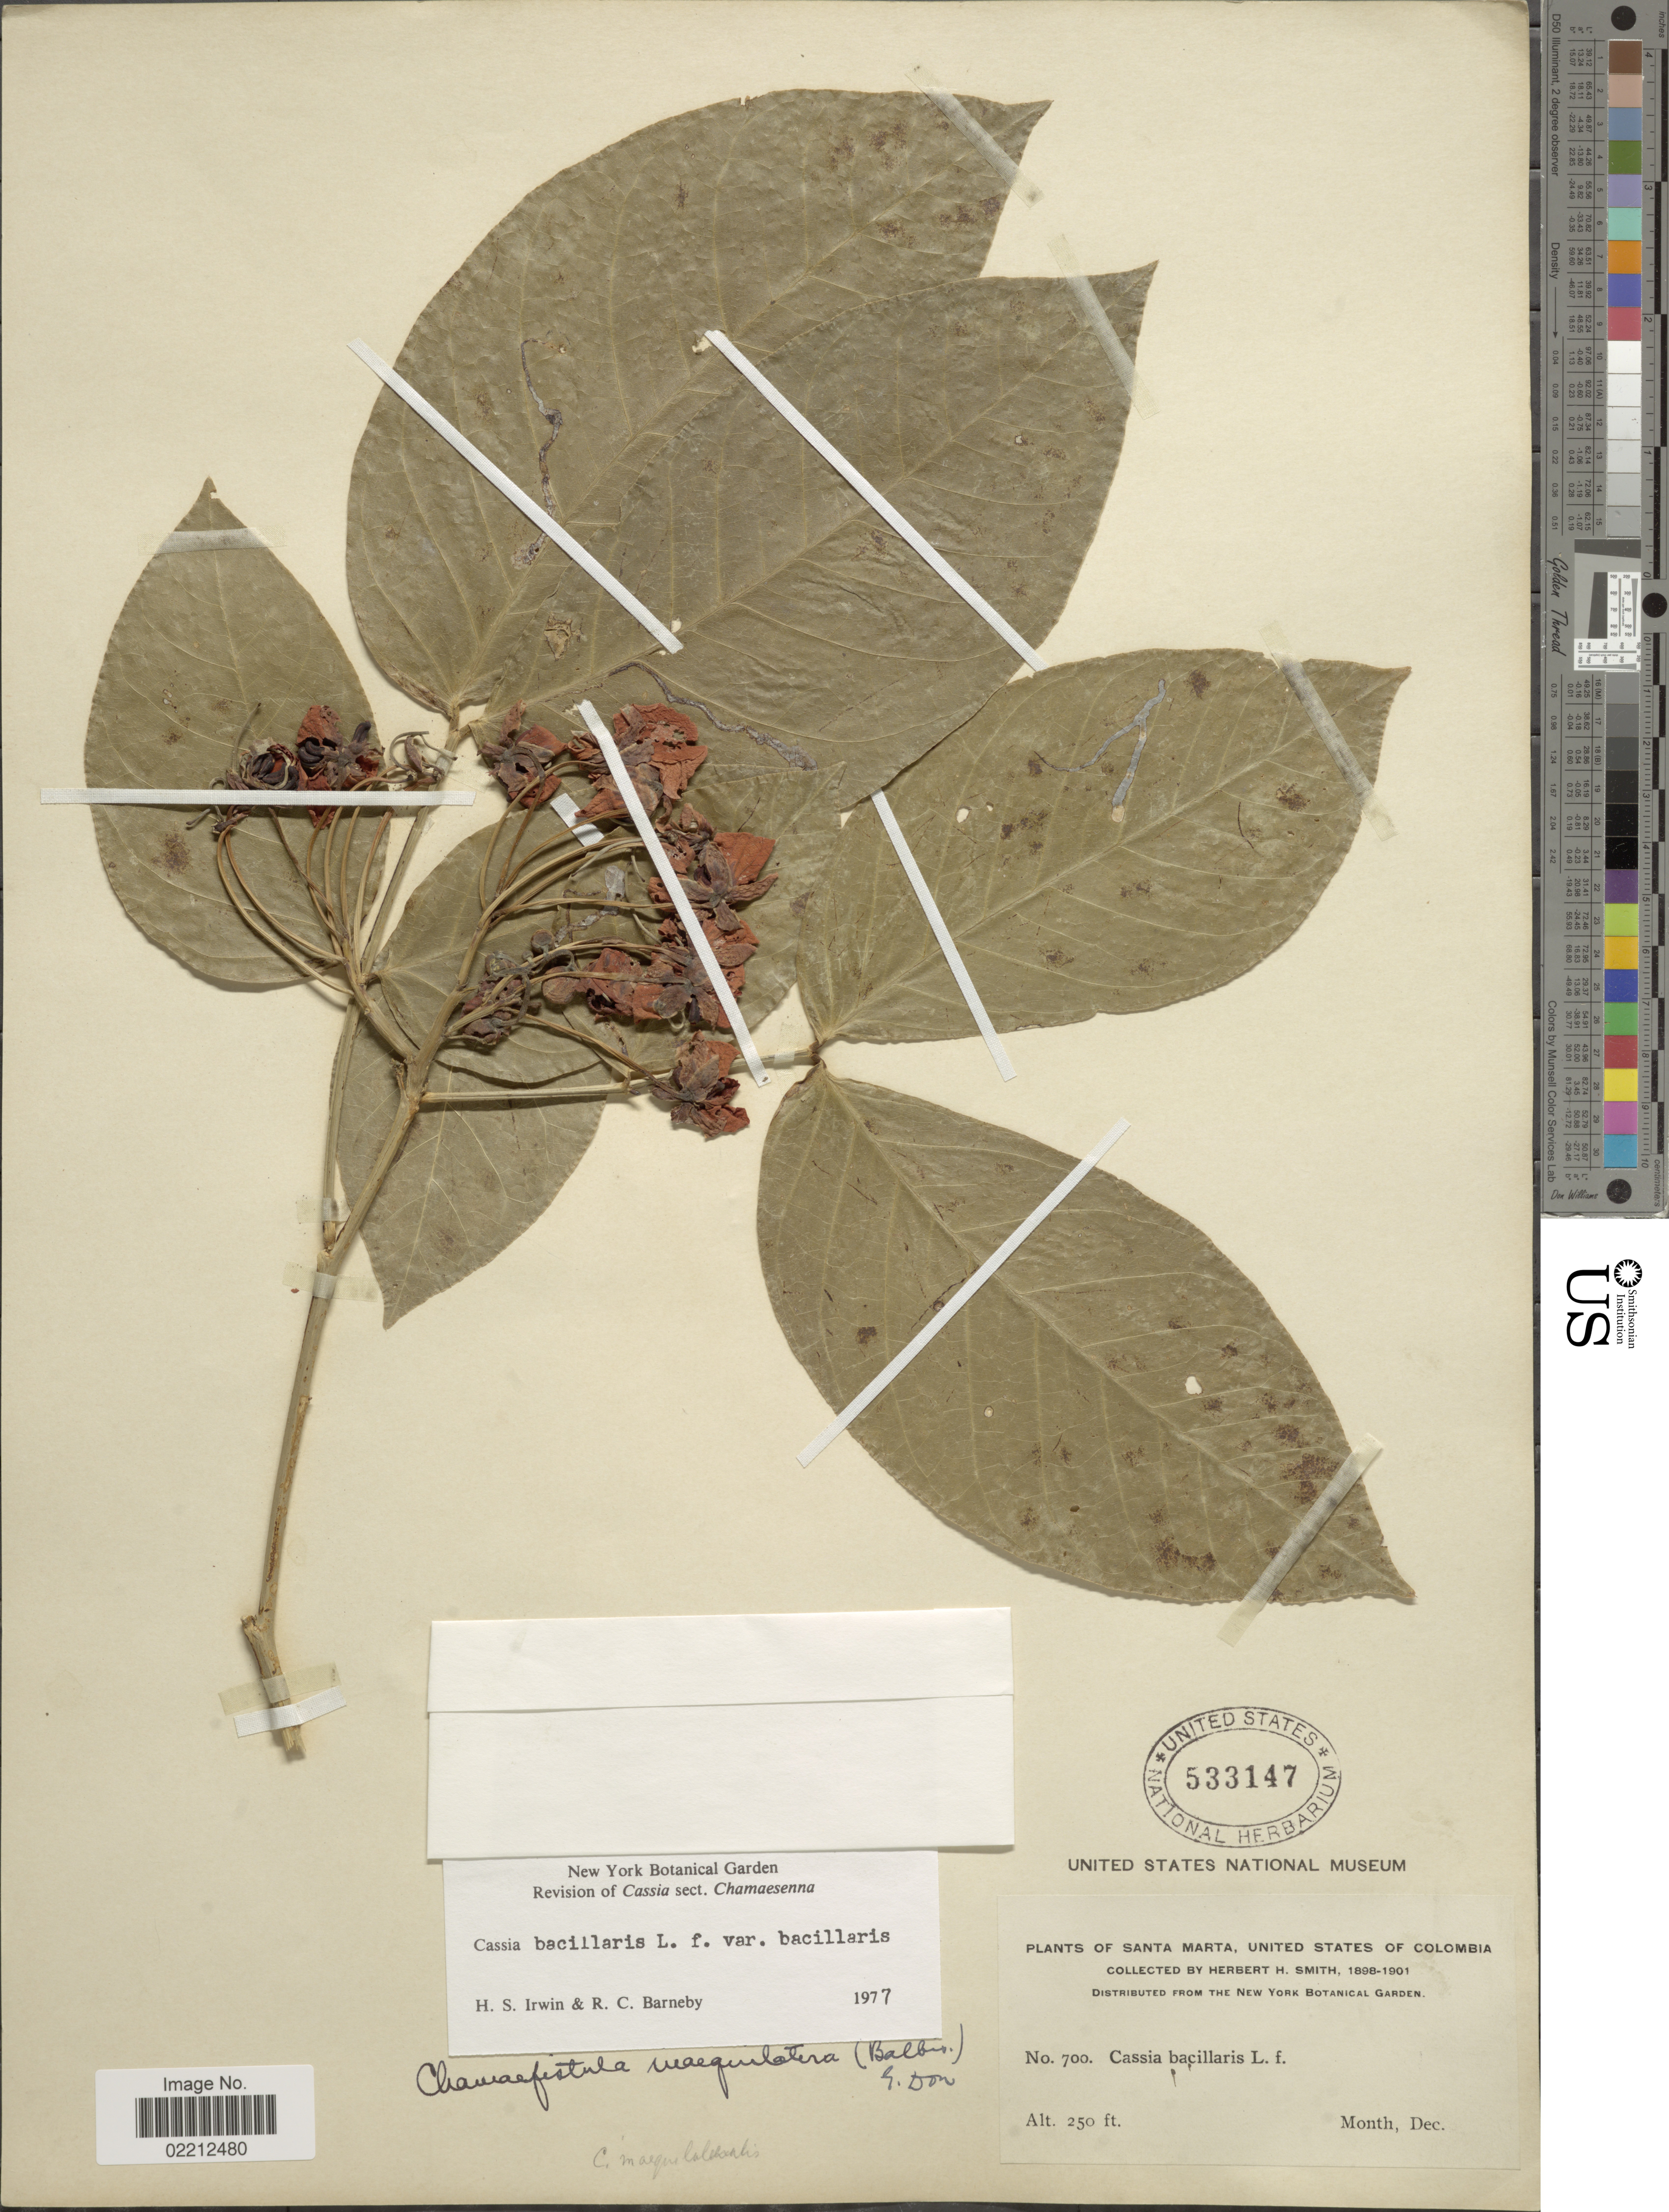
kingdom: Plantae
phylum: Tracheophyta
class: Magnoliopsida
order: Fabales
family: Fabaceae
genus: Senna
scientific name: Senna bacillaris var. bacillaris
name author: (L. f.) H.S. Irwin & Barneby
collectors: Herbert H. Smith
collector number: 700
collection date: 1898-12/1901-12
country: Colombia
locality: Santa Marta, Unuited States of Columbia.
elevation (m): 76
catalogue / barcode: US 533147